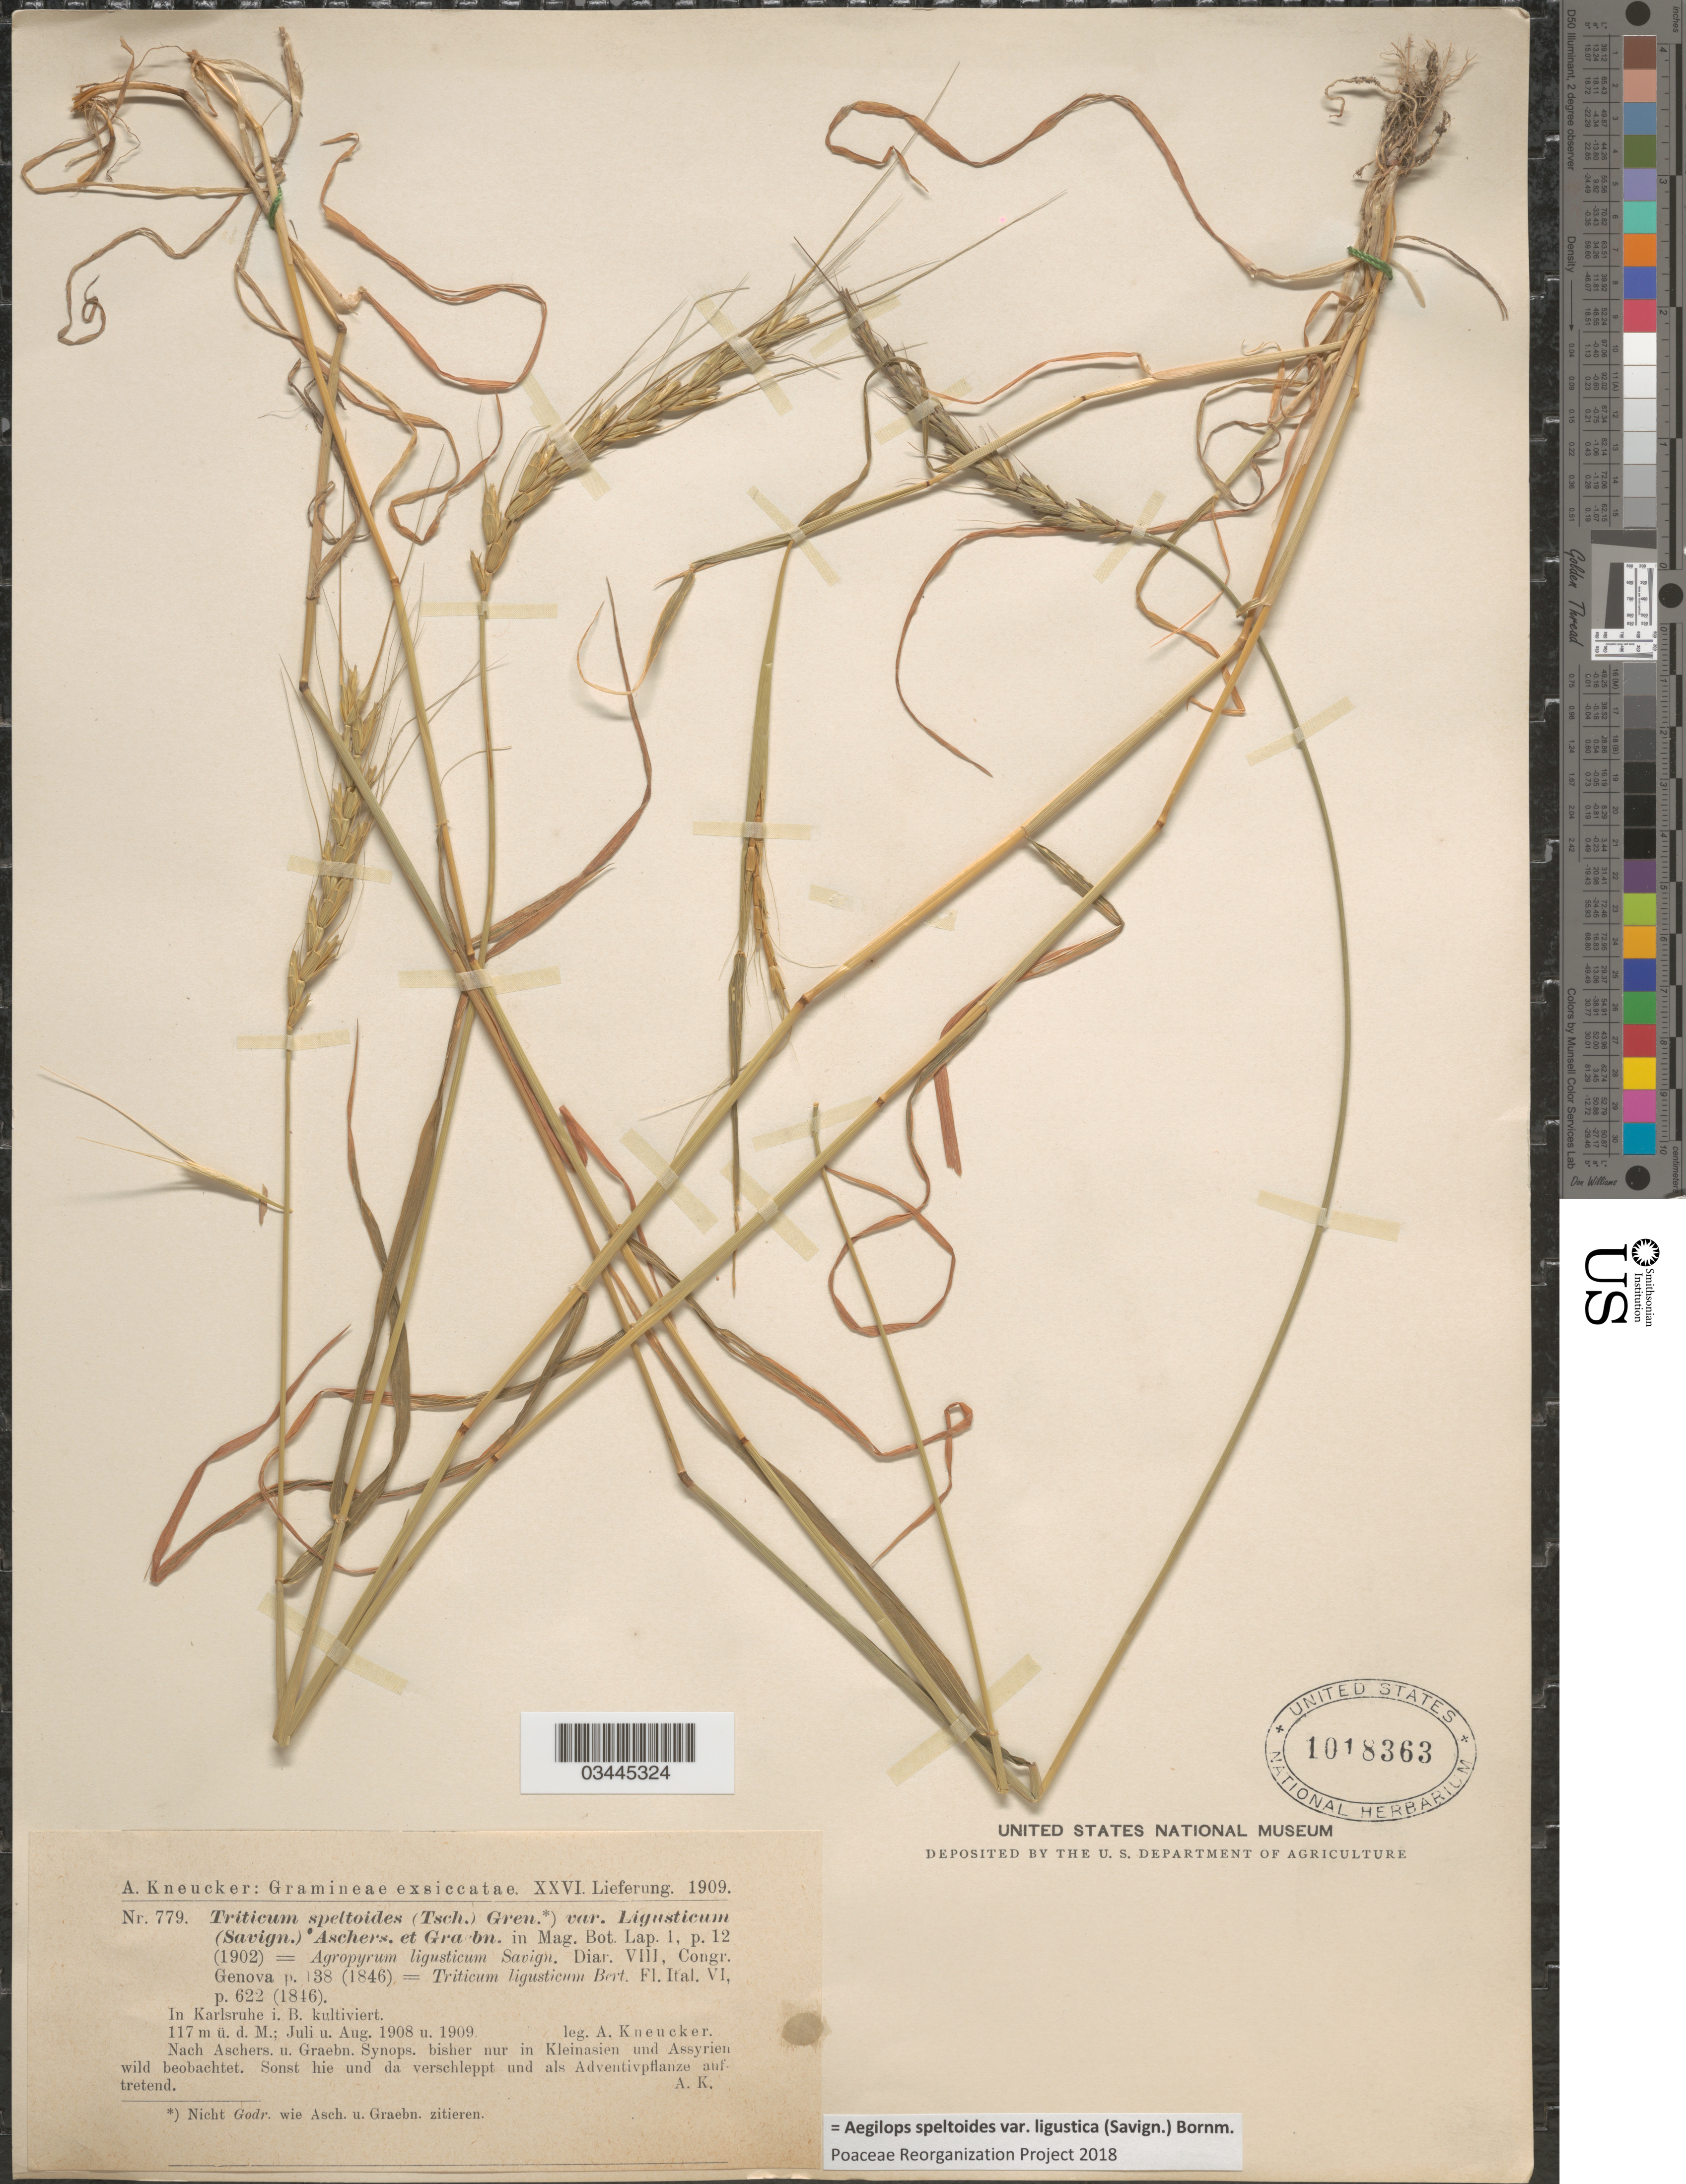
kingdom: Plantae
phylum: Tracheophyta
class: Liliopsida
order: Poales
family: Poaceae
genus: Aegilops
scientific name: Aegilops speltoides var. ligustica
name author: (Savign.) Fiori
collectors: A. Kneucker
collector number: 779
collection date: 1908-07/1909-08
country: Germany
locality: In Karlsruhe i. B. kultiviert.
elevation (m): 117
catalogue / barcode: US 1018363